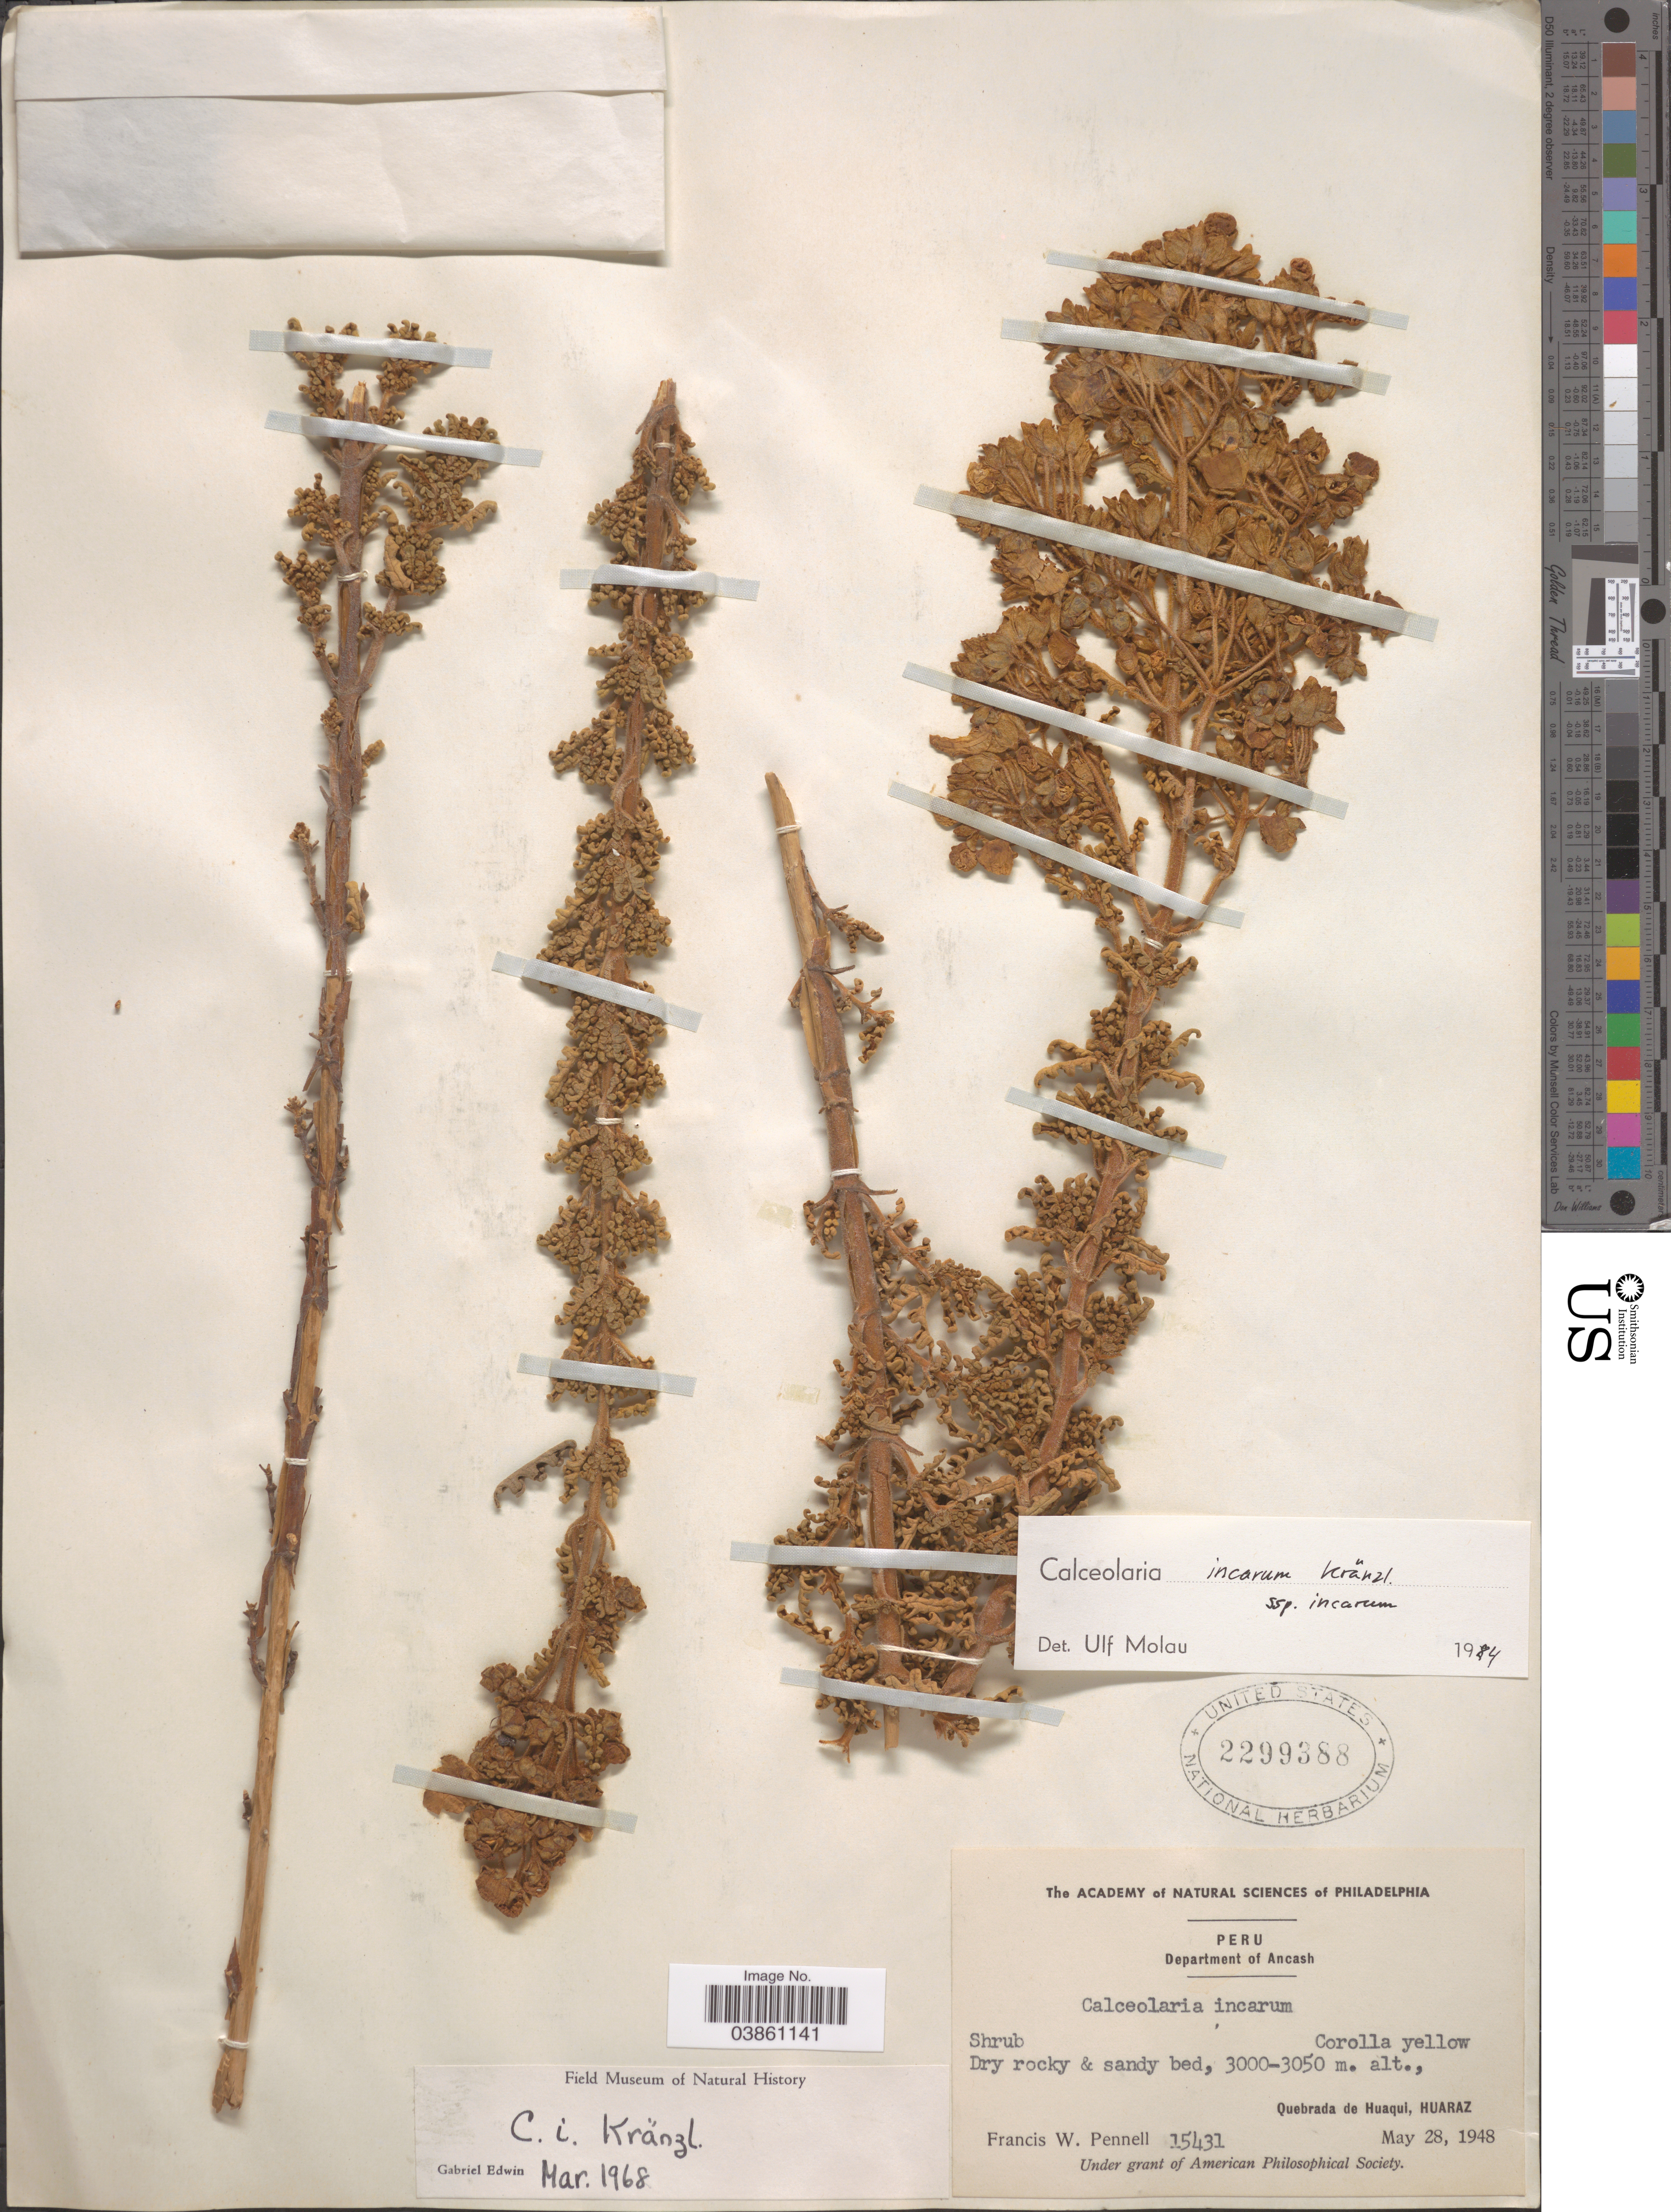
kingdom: Plantae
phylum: Tracheophyta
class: Magnoliopsida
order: Lamiales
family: Calceolariaceae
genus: Calceolaria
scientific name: Calceolaria incarum subsp. incarum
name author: Kraenzl.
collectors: F. W. Pennell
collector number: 15431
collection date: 1948-05-28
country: Peru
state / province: Ancash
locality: Department of Ancash. Quebrada de Huaqui, Huaraz.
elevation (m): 3000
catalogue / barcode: US 2299388